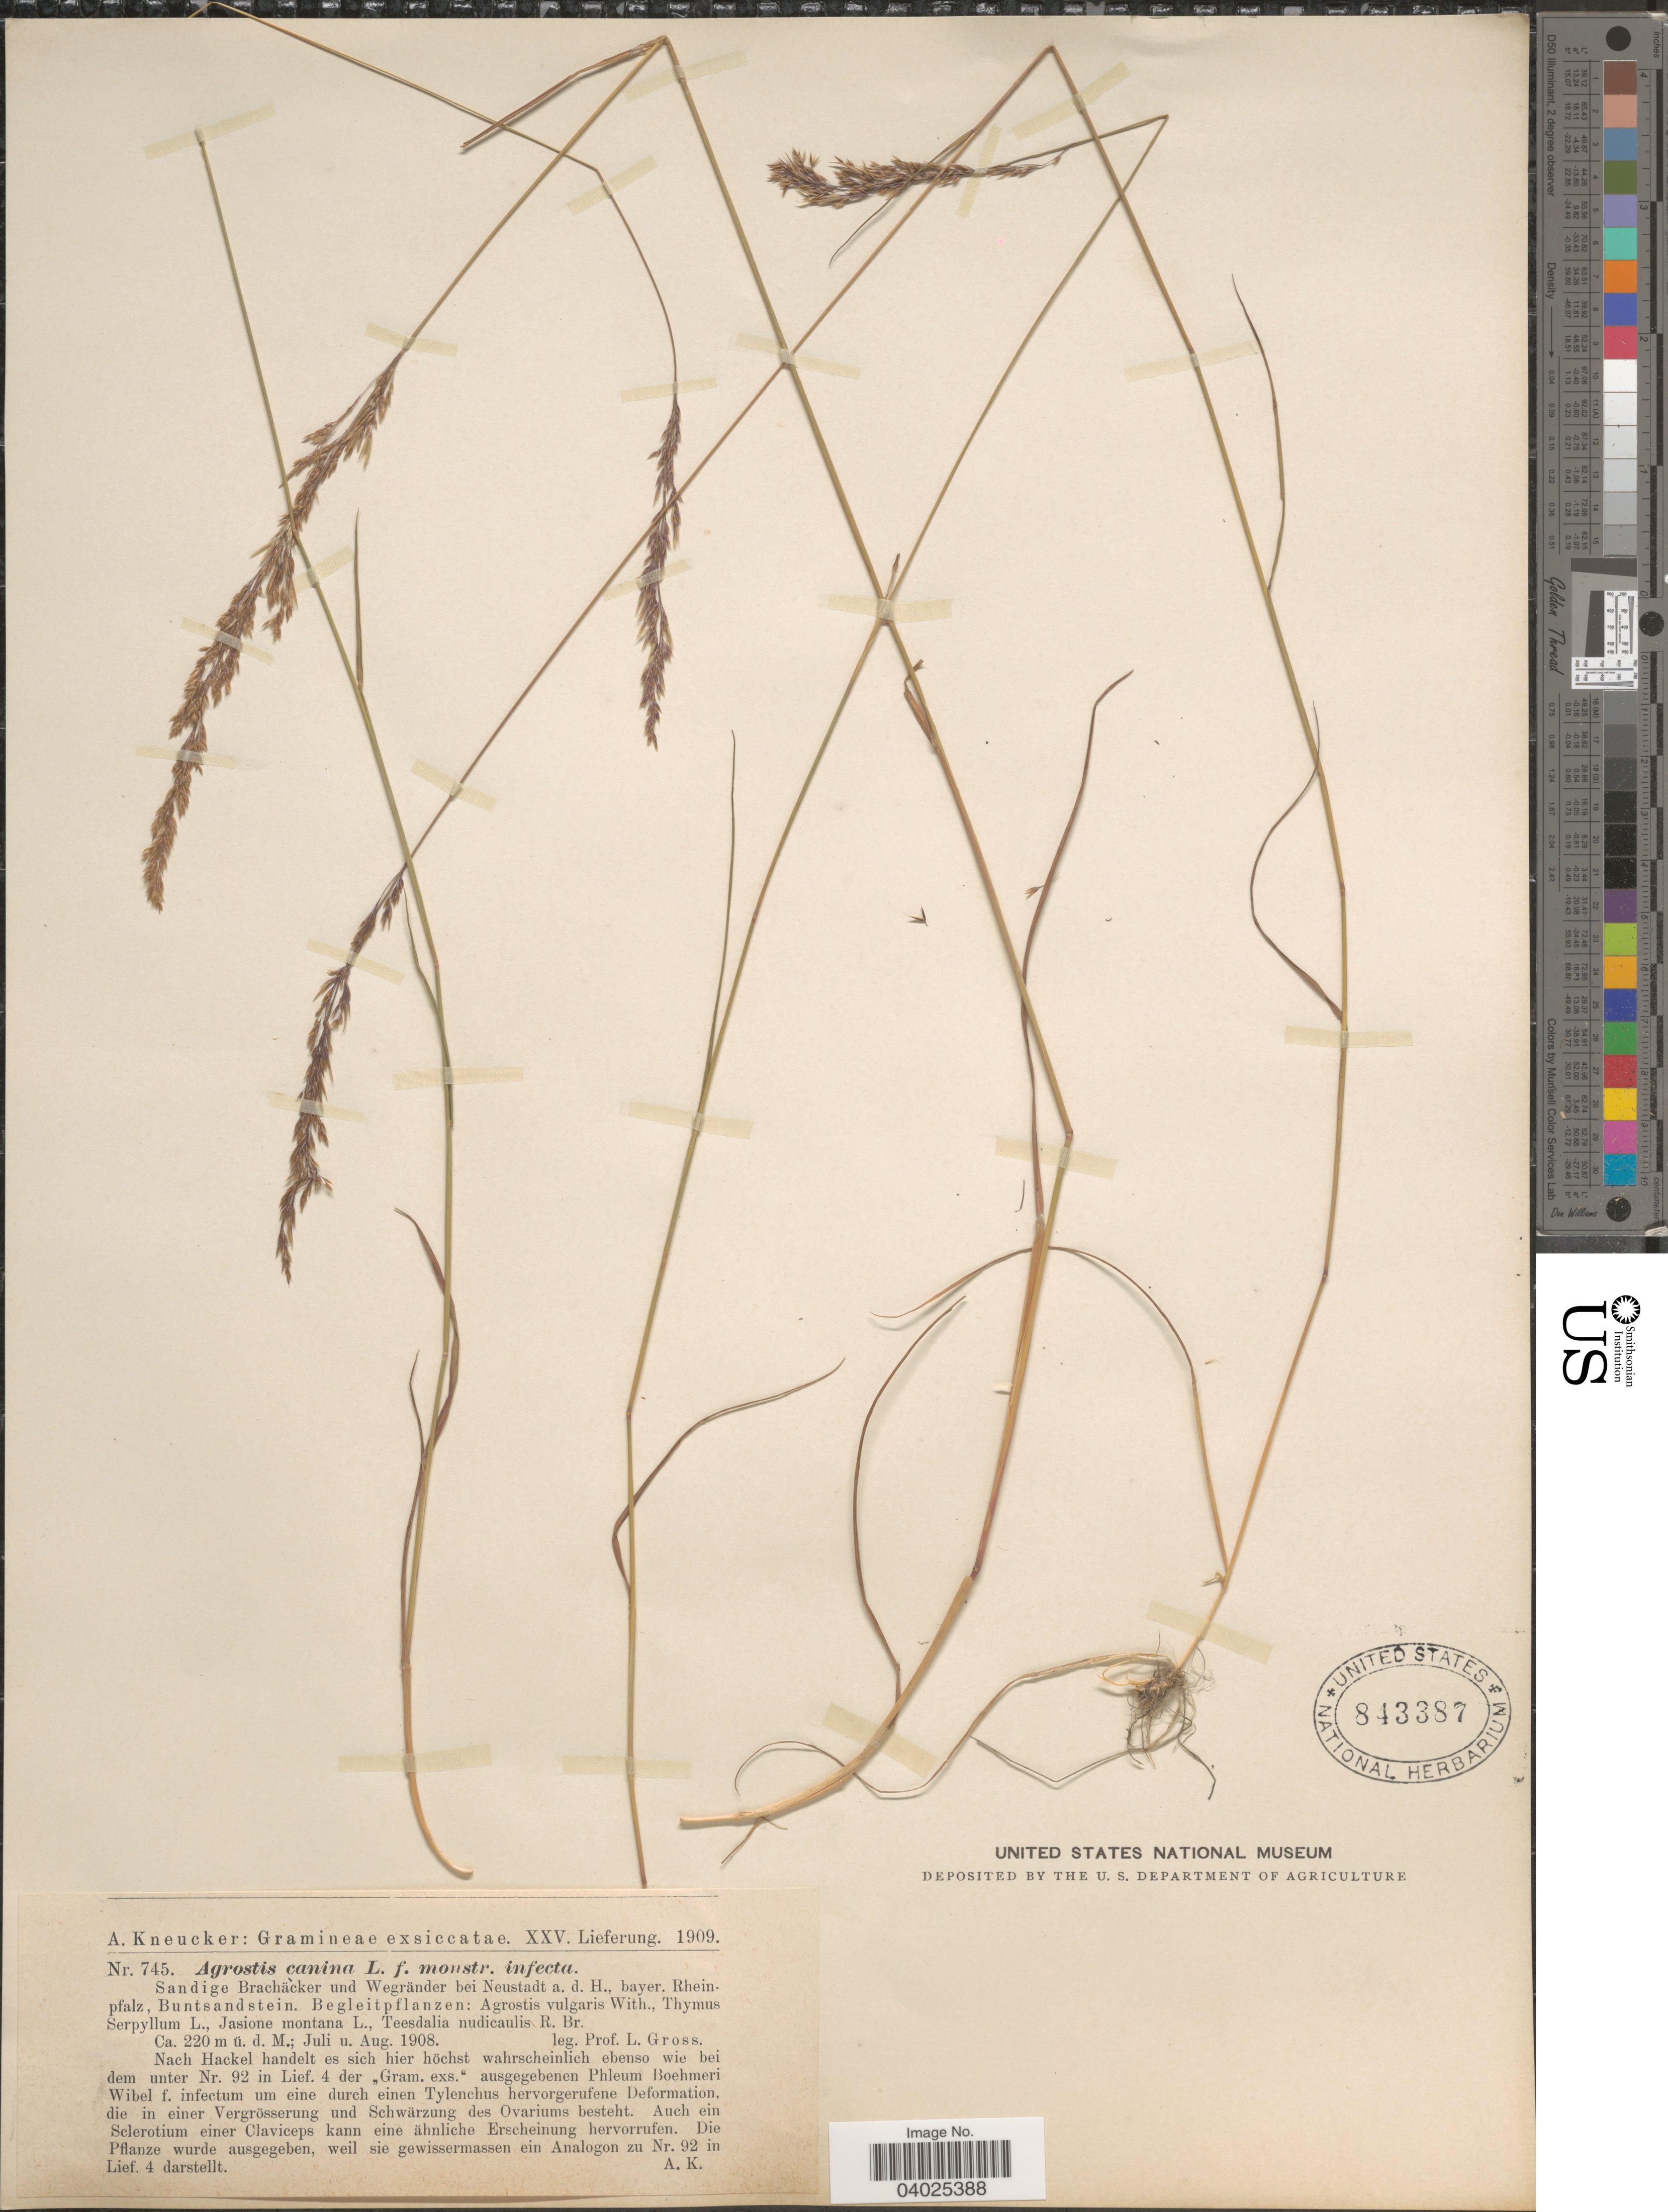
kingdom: Plantae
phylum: Tracheophyta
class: Liliopsida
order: Poales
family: Poaceae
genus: Agrostis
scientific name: Agrostis canina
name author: L.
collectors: L. Gross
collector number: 745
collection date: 1908-07/1908-08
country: Germany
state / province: Rhineland-Palatinate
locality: Sandige Brachäcker und Wegränder bei Neustadt a. d. H., bayer. Rheinpfalz, Buntsandstein.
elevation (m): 220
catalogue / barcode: US 843387